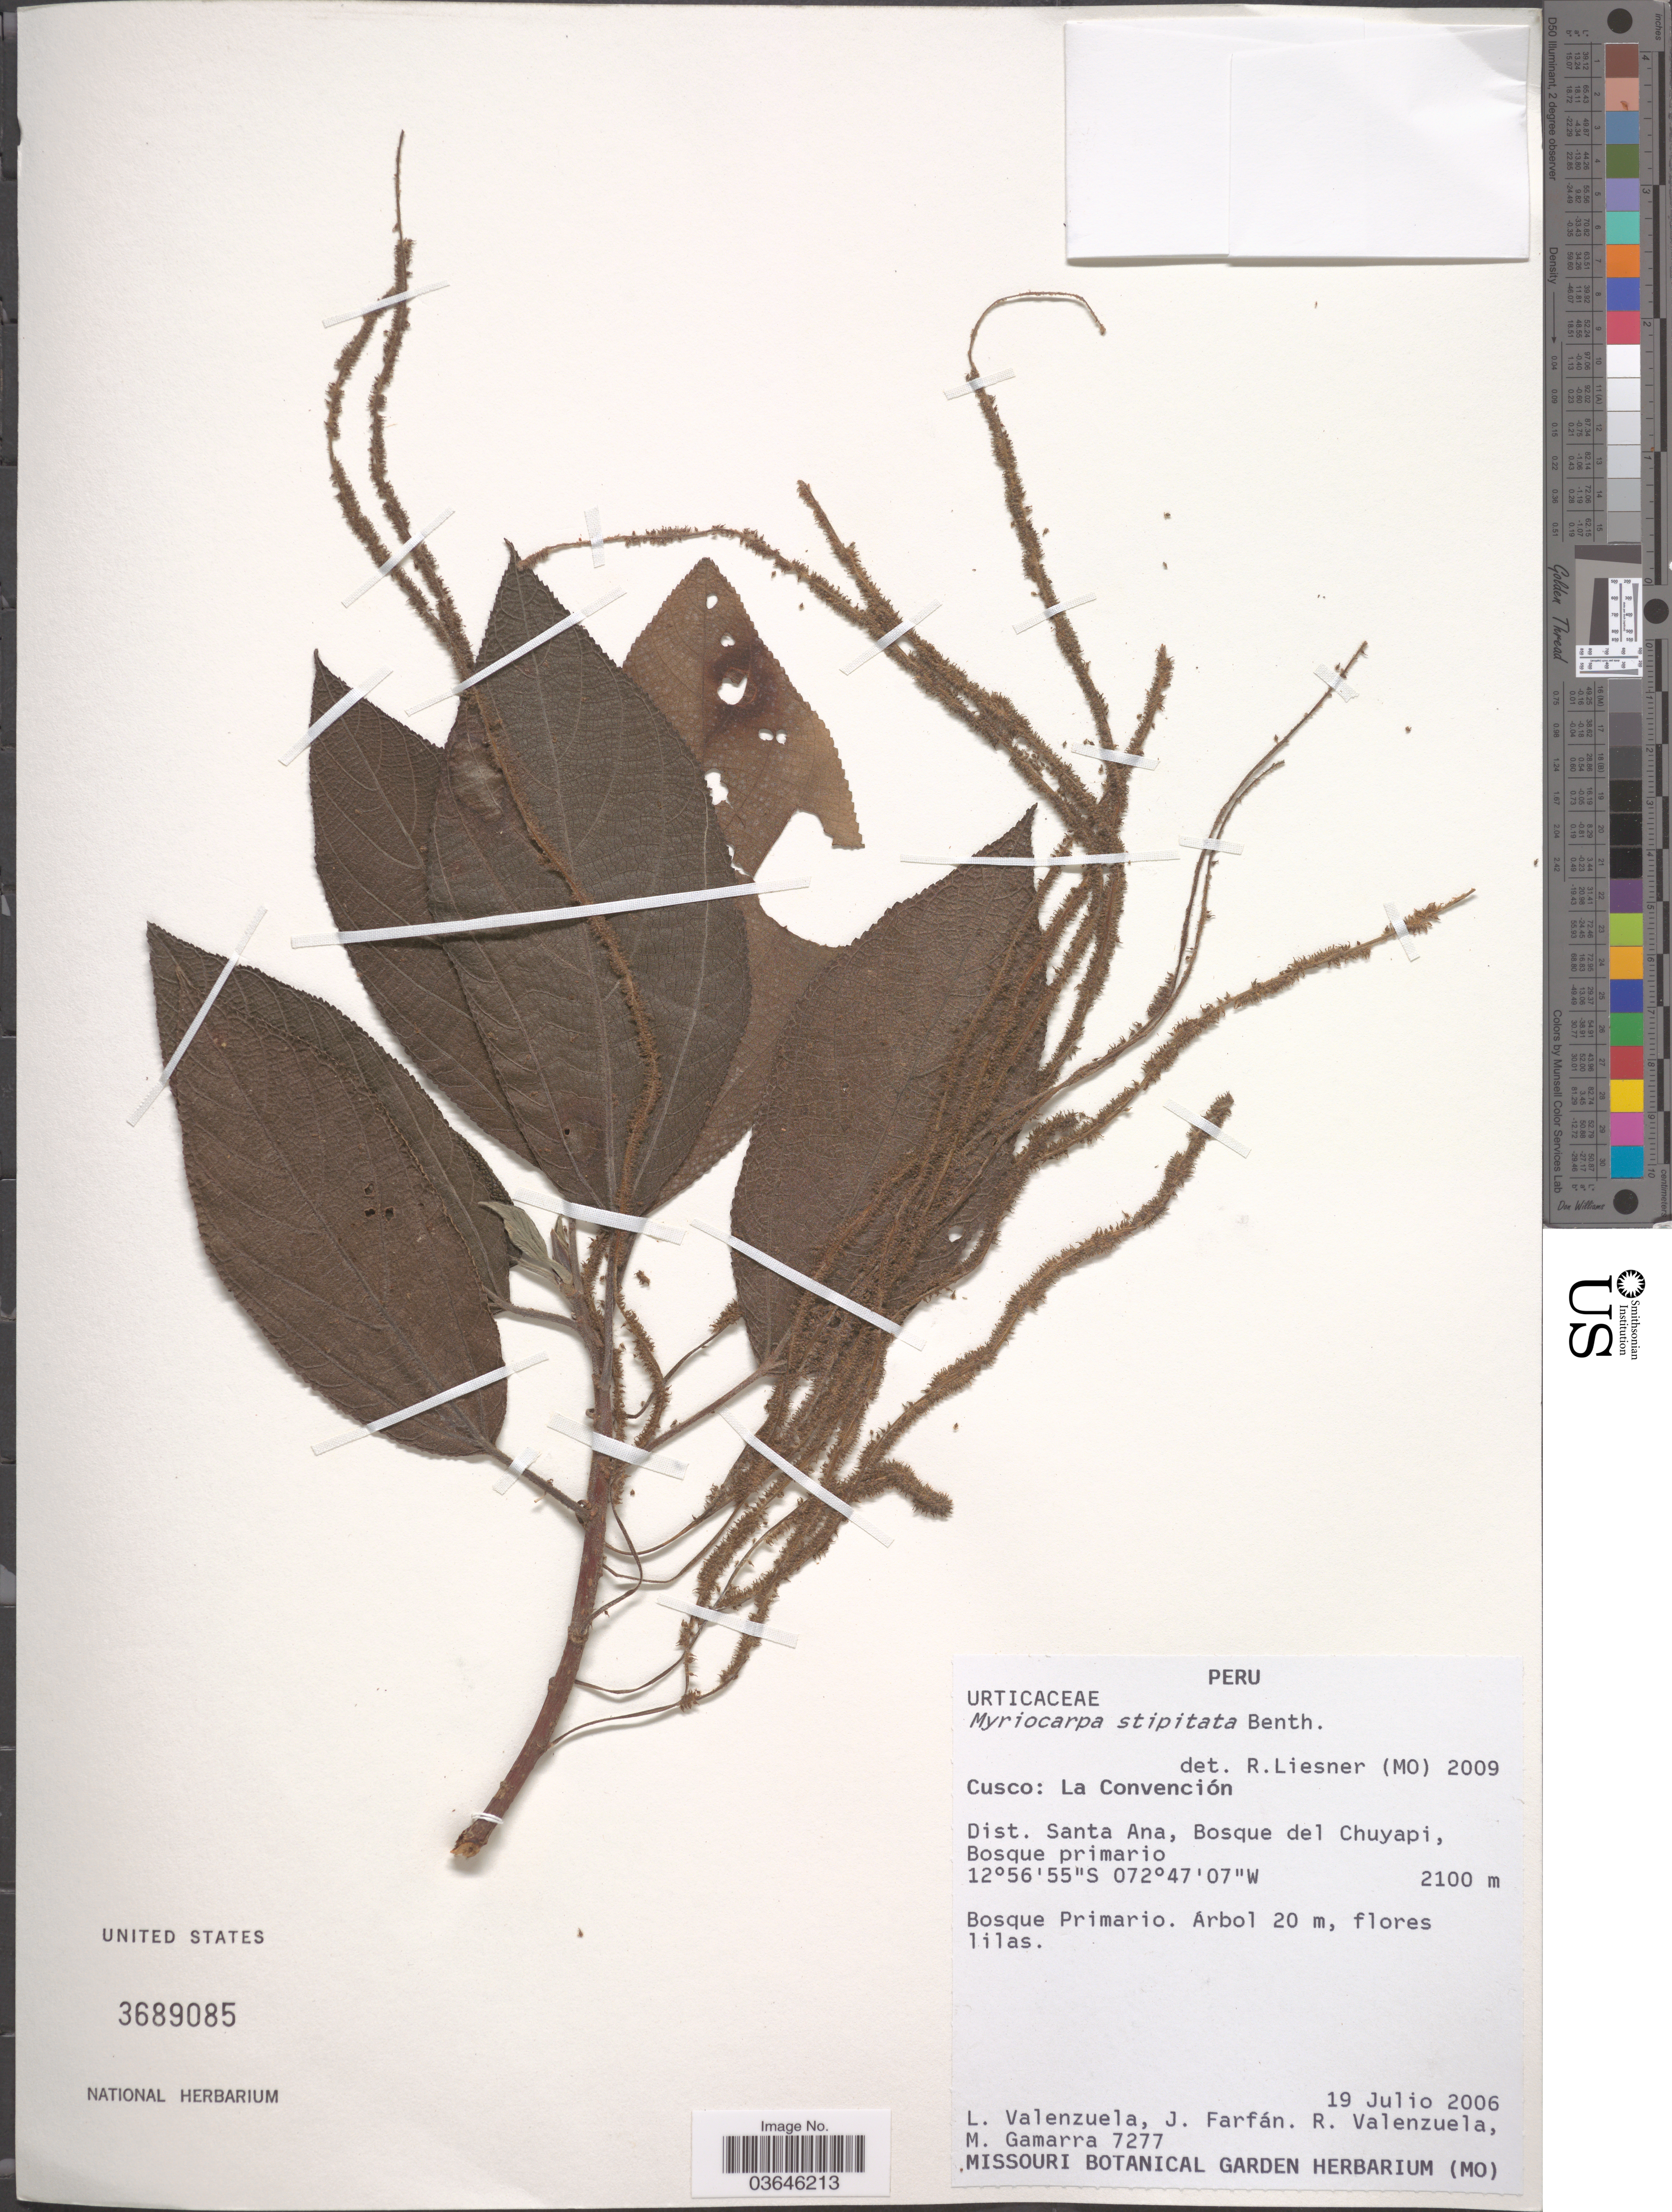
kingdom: Plantae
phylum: Tracheophyta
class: Magnoliopsida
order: Rosales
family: Urticaceae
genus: Myriocarpa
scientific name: Myriocarpa stipitata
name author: Benth.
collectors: L. Valenzuela, J. Farfán, R. Valenzuela & M. Gamarra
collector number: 7277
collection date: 2006-07-19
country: Peru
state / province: Cusco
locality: La Convención. Dist. Santa Ana, Bosque del Chuyapi.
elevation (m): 2100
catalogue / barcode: US 3689085